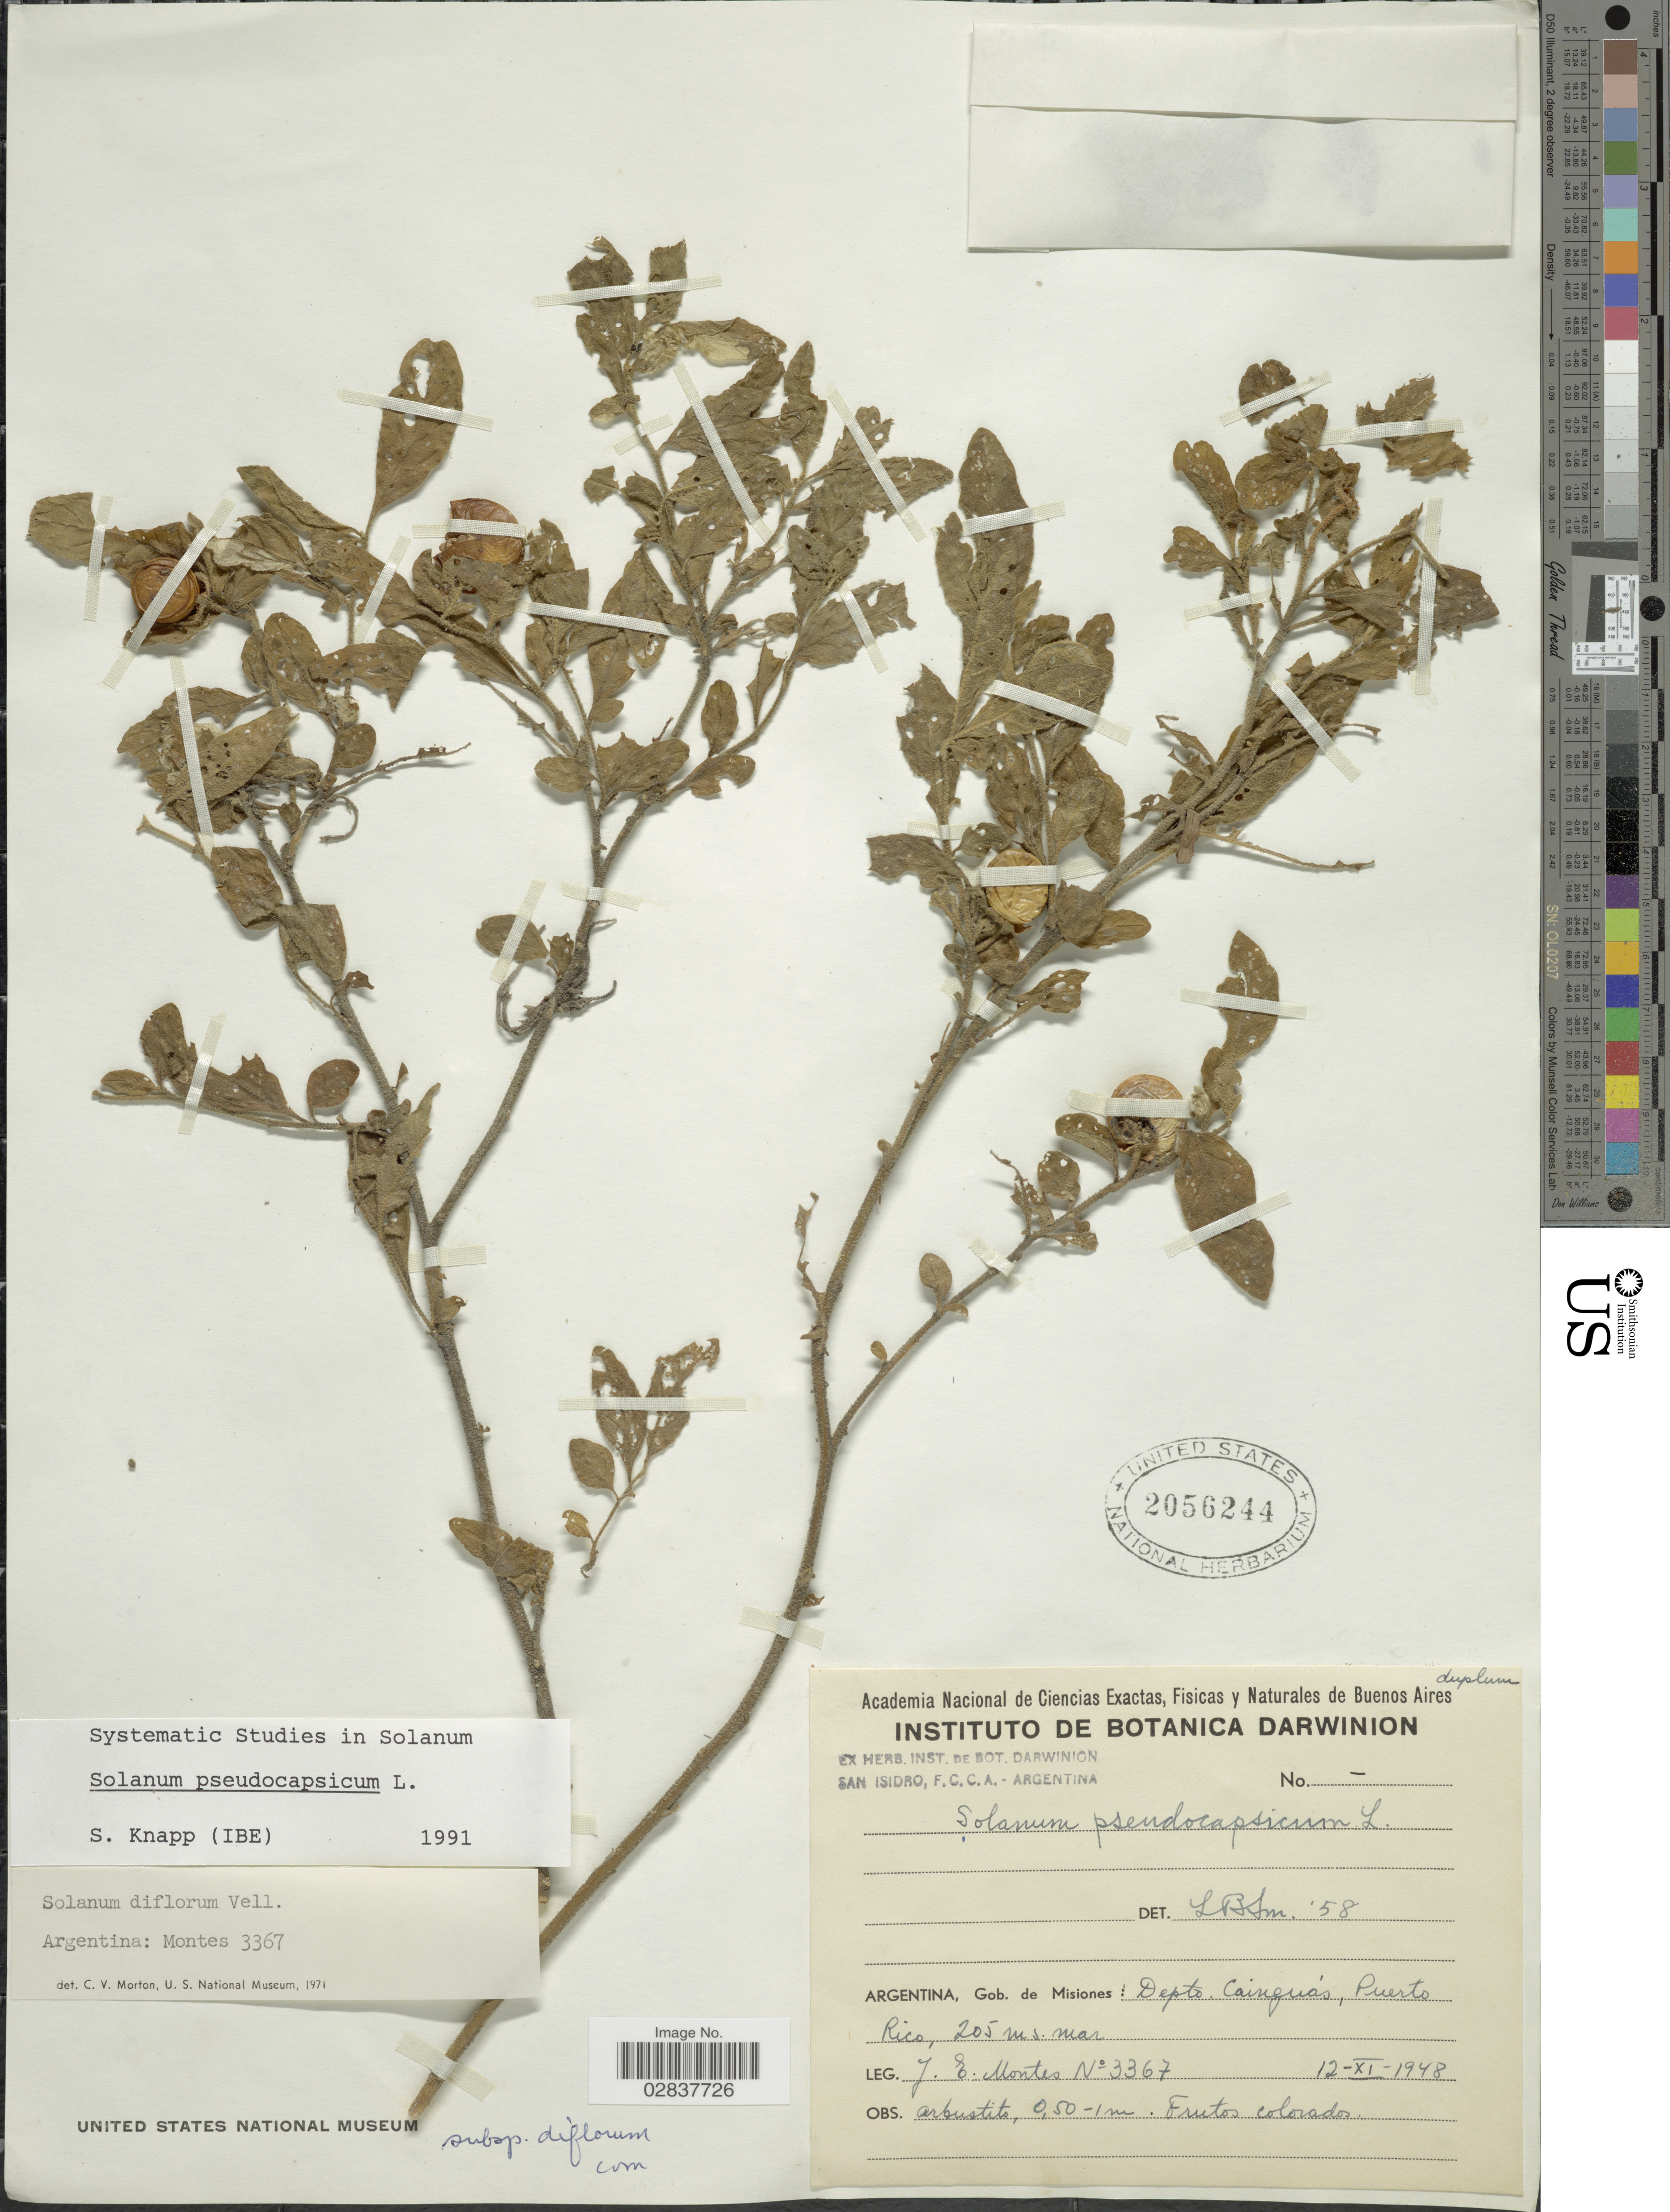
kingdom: Plantae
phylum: Tracheophyta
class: Magnoliopsida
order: Solanales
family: Solanaceae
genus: Solanum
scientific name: Solanum pseudocapsicum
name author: L.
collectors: J. E. Montes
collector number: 3367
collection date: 1948-11-12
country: Argentina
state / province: Misiones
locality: Gob. de Misiones: Depto. Cainguás, Puerto Rico.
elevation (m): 205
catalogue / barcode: US 2056244